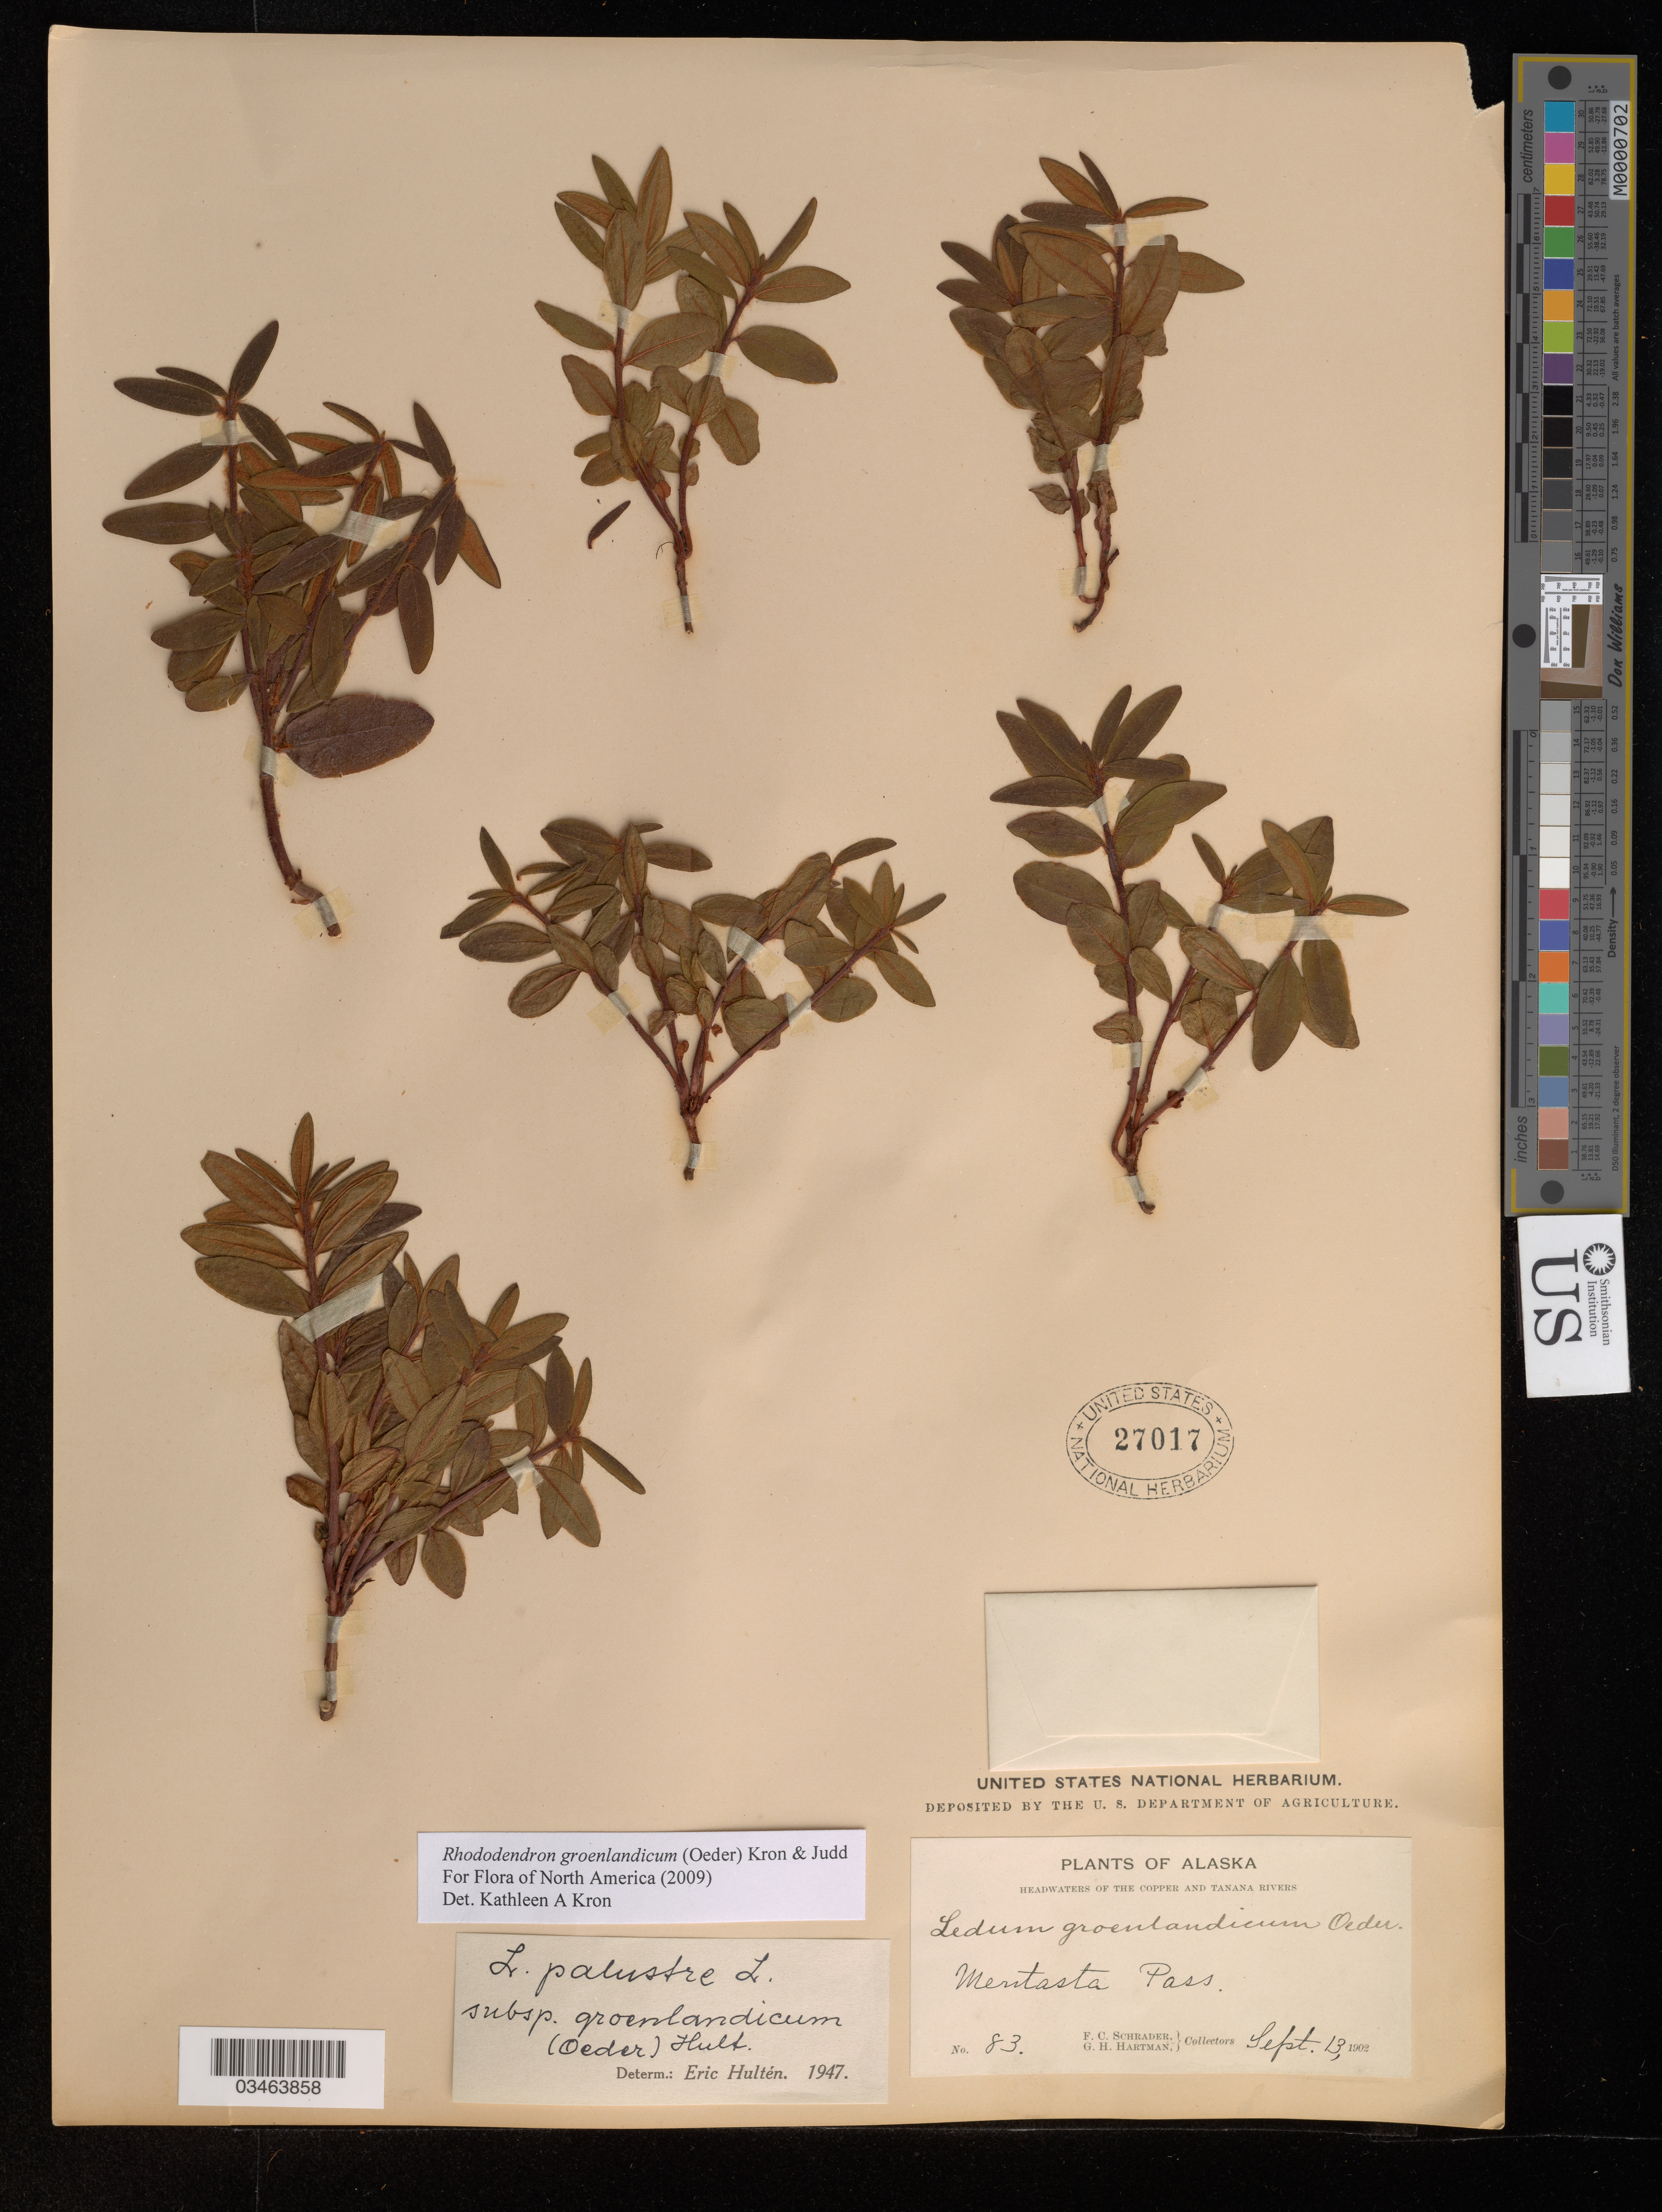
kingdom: Plantae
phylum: Tracheophyta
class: Magnoliopsida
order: Ericales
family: Ericaceae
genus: Rhododendron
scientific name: Rhododendron groenlandicum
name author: (Oeder) Kron & Judd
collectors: F. C. Schrader & G. H. Hartman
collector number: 83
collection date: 1902-09-12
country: United States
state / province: Alaska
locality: Headwaters of the Copper and Tanana Rivers. Mentasta Pass.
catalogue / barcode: US 27017